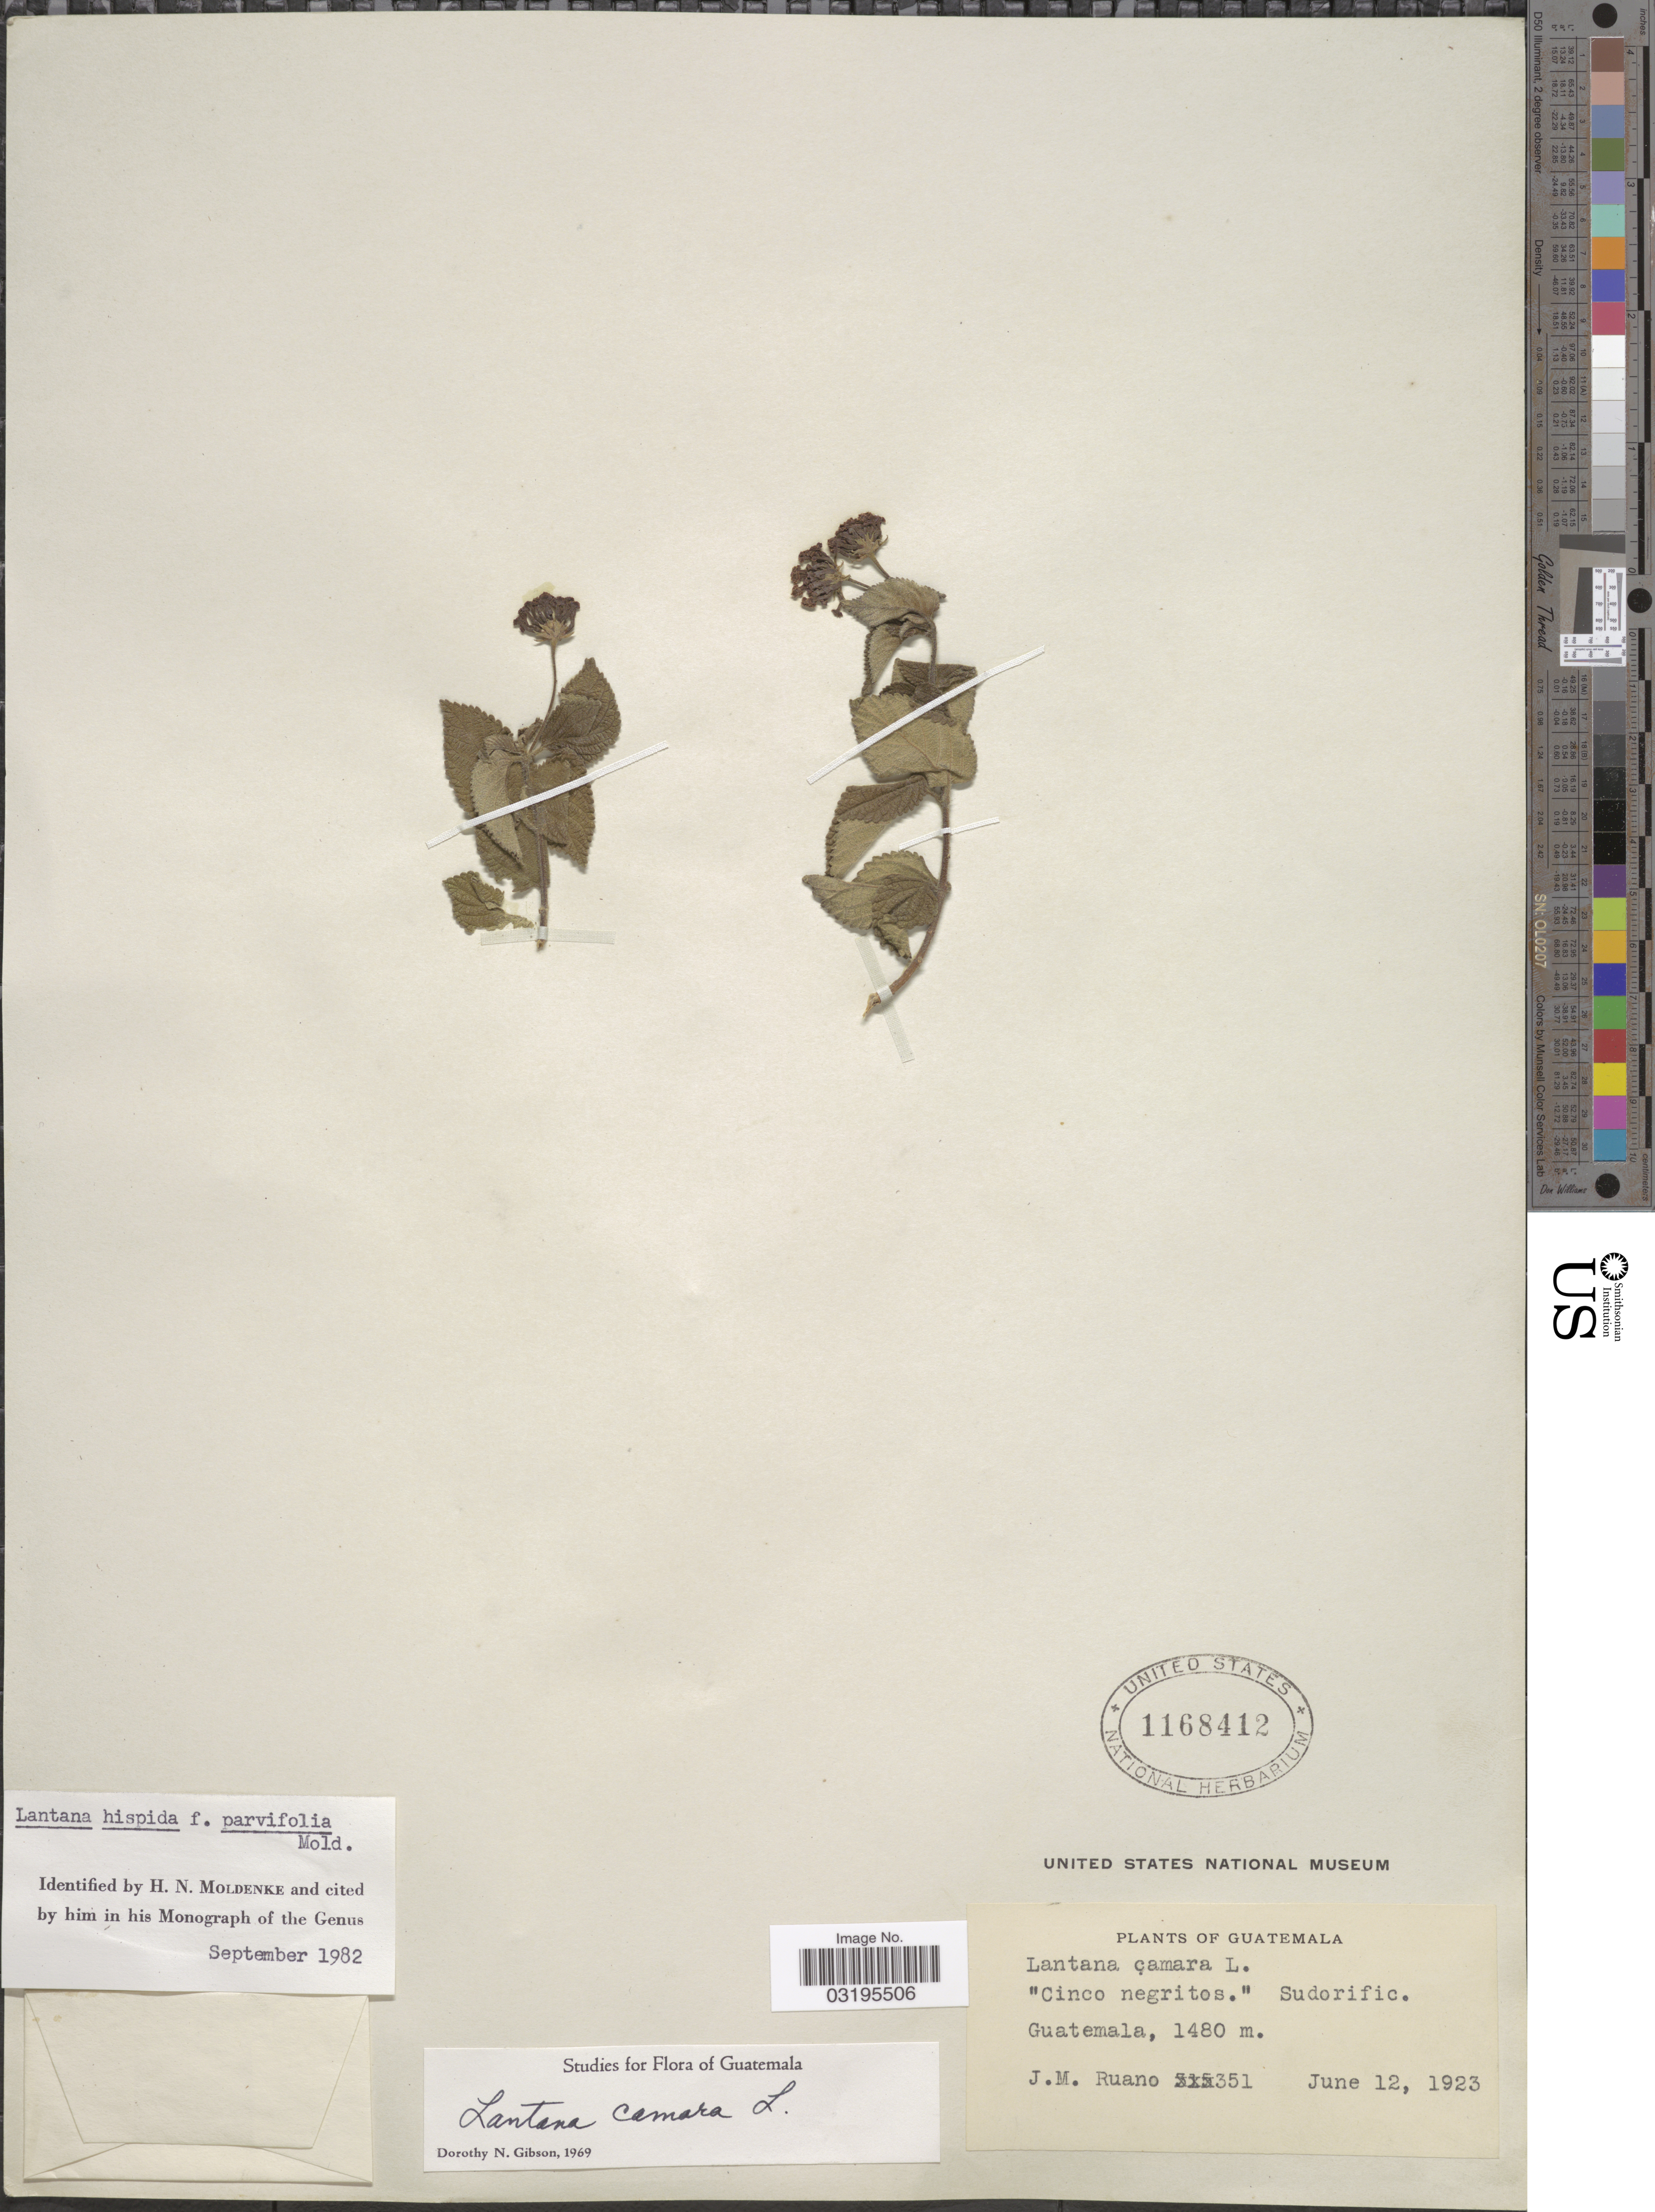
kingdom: Plantae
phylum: Tracheophyta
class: Magnoliopsida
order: Lamiales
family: Verbenaceae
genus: Lantana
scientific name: Lantana hispida f. parvifolia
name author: Kunth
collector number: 351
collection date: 1923-06-12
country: Guatemala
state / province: Guatemala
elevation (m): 1480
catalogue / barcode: US 1168412